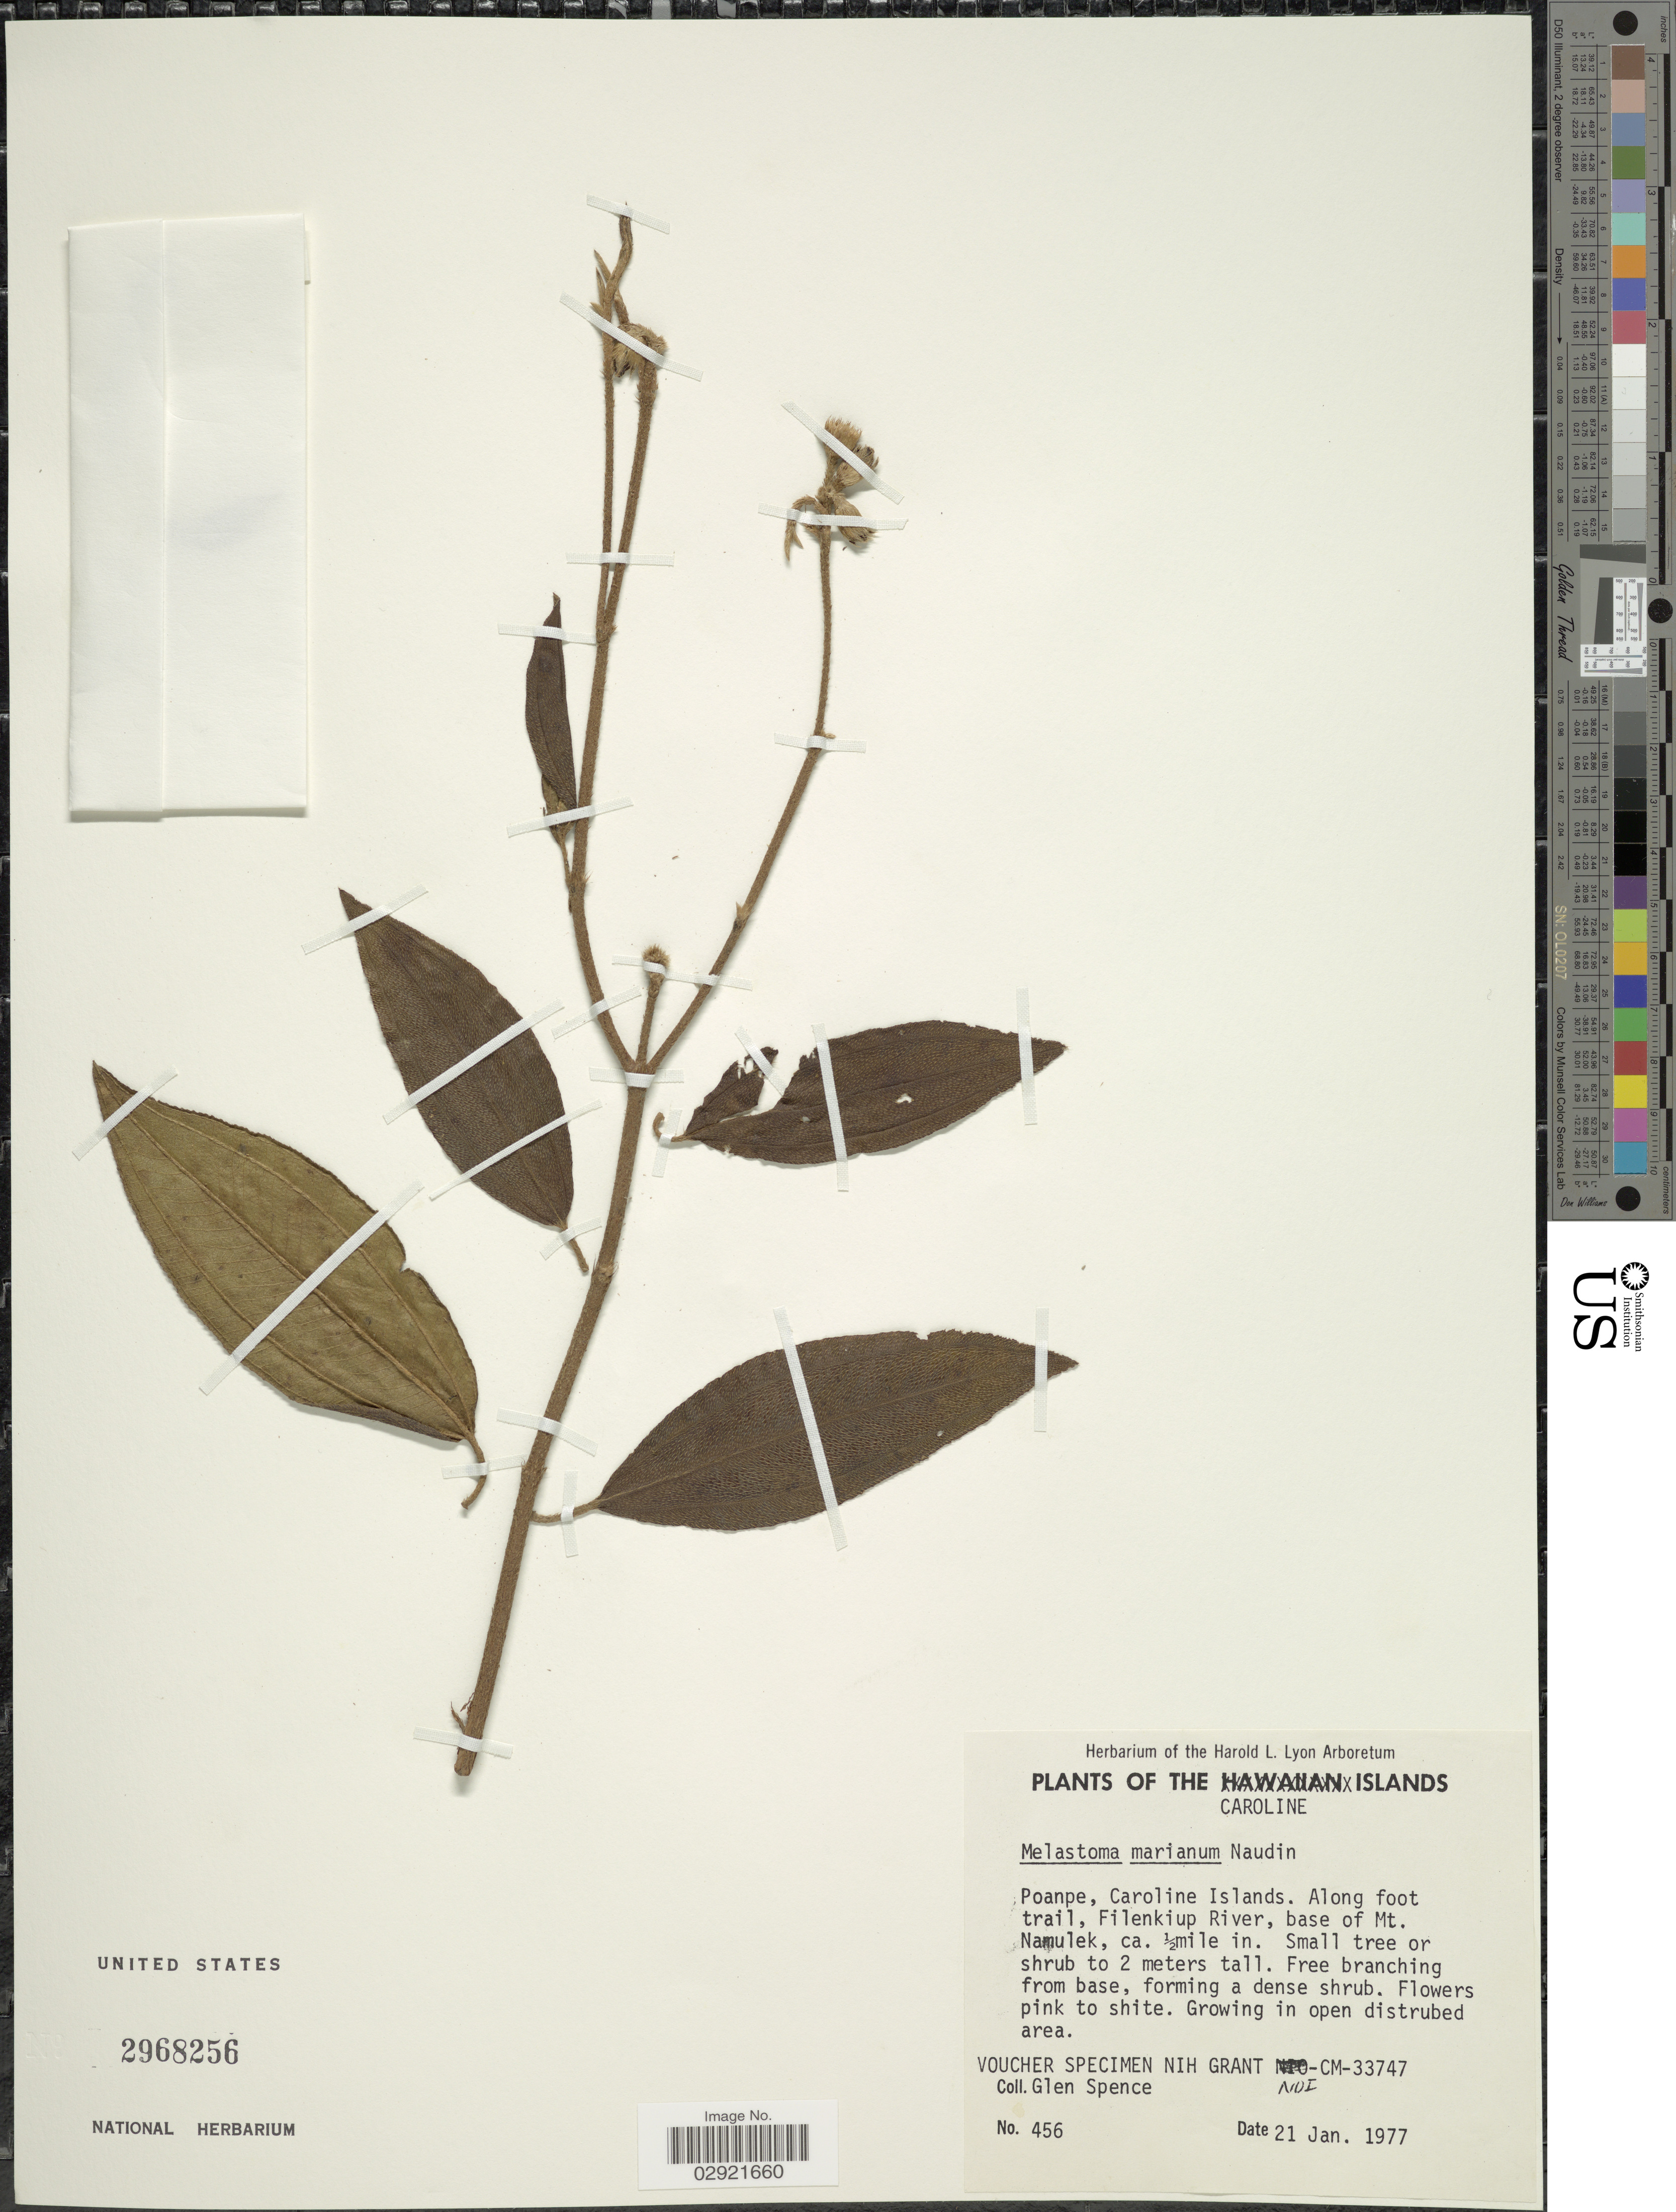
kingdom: Plantae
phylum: Tracheophyta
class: Magnoliopsida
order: Myrtales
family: Melastomataceae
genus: Melastoma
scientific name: Melastoma malabathricum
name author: L.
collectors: G. Spence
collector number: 456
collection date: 1977-01-21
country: Palau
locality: Caroline Islands. Poanpe. Along foot trail, Filenkiup River, base of Mt. Namulek, ca. ½ mile in.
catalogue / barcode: US 2968256